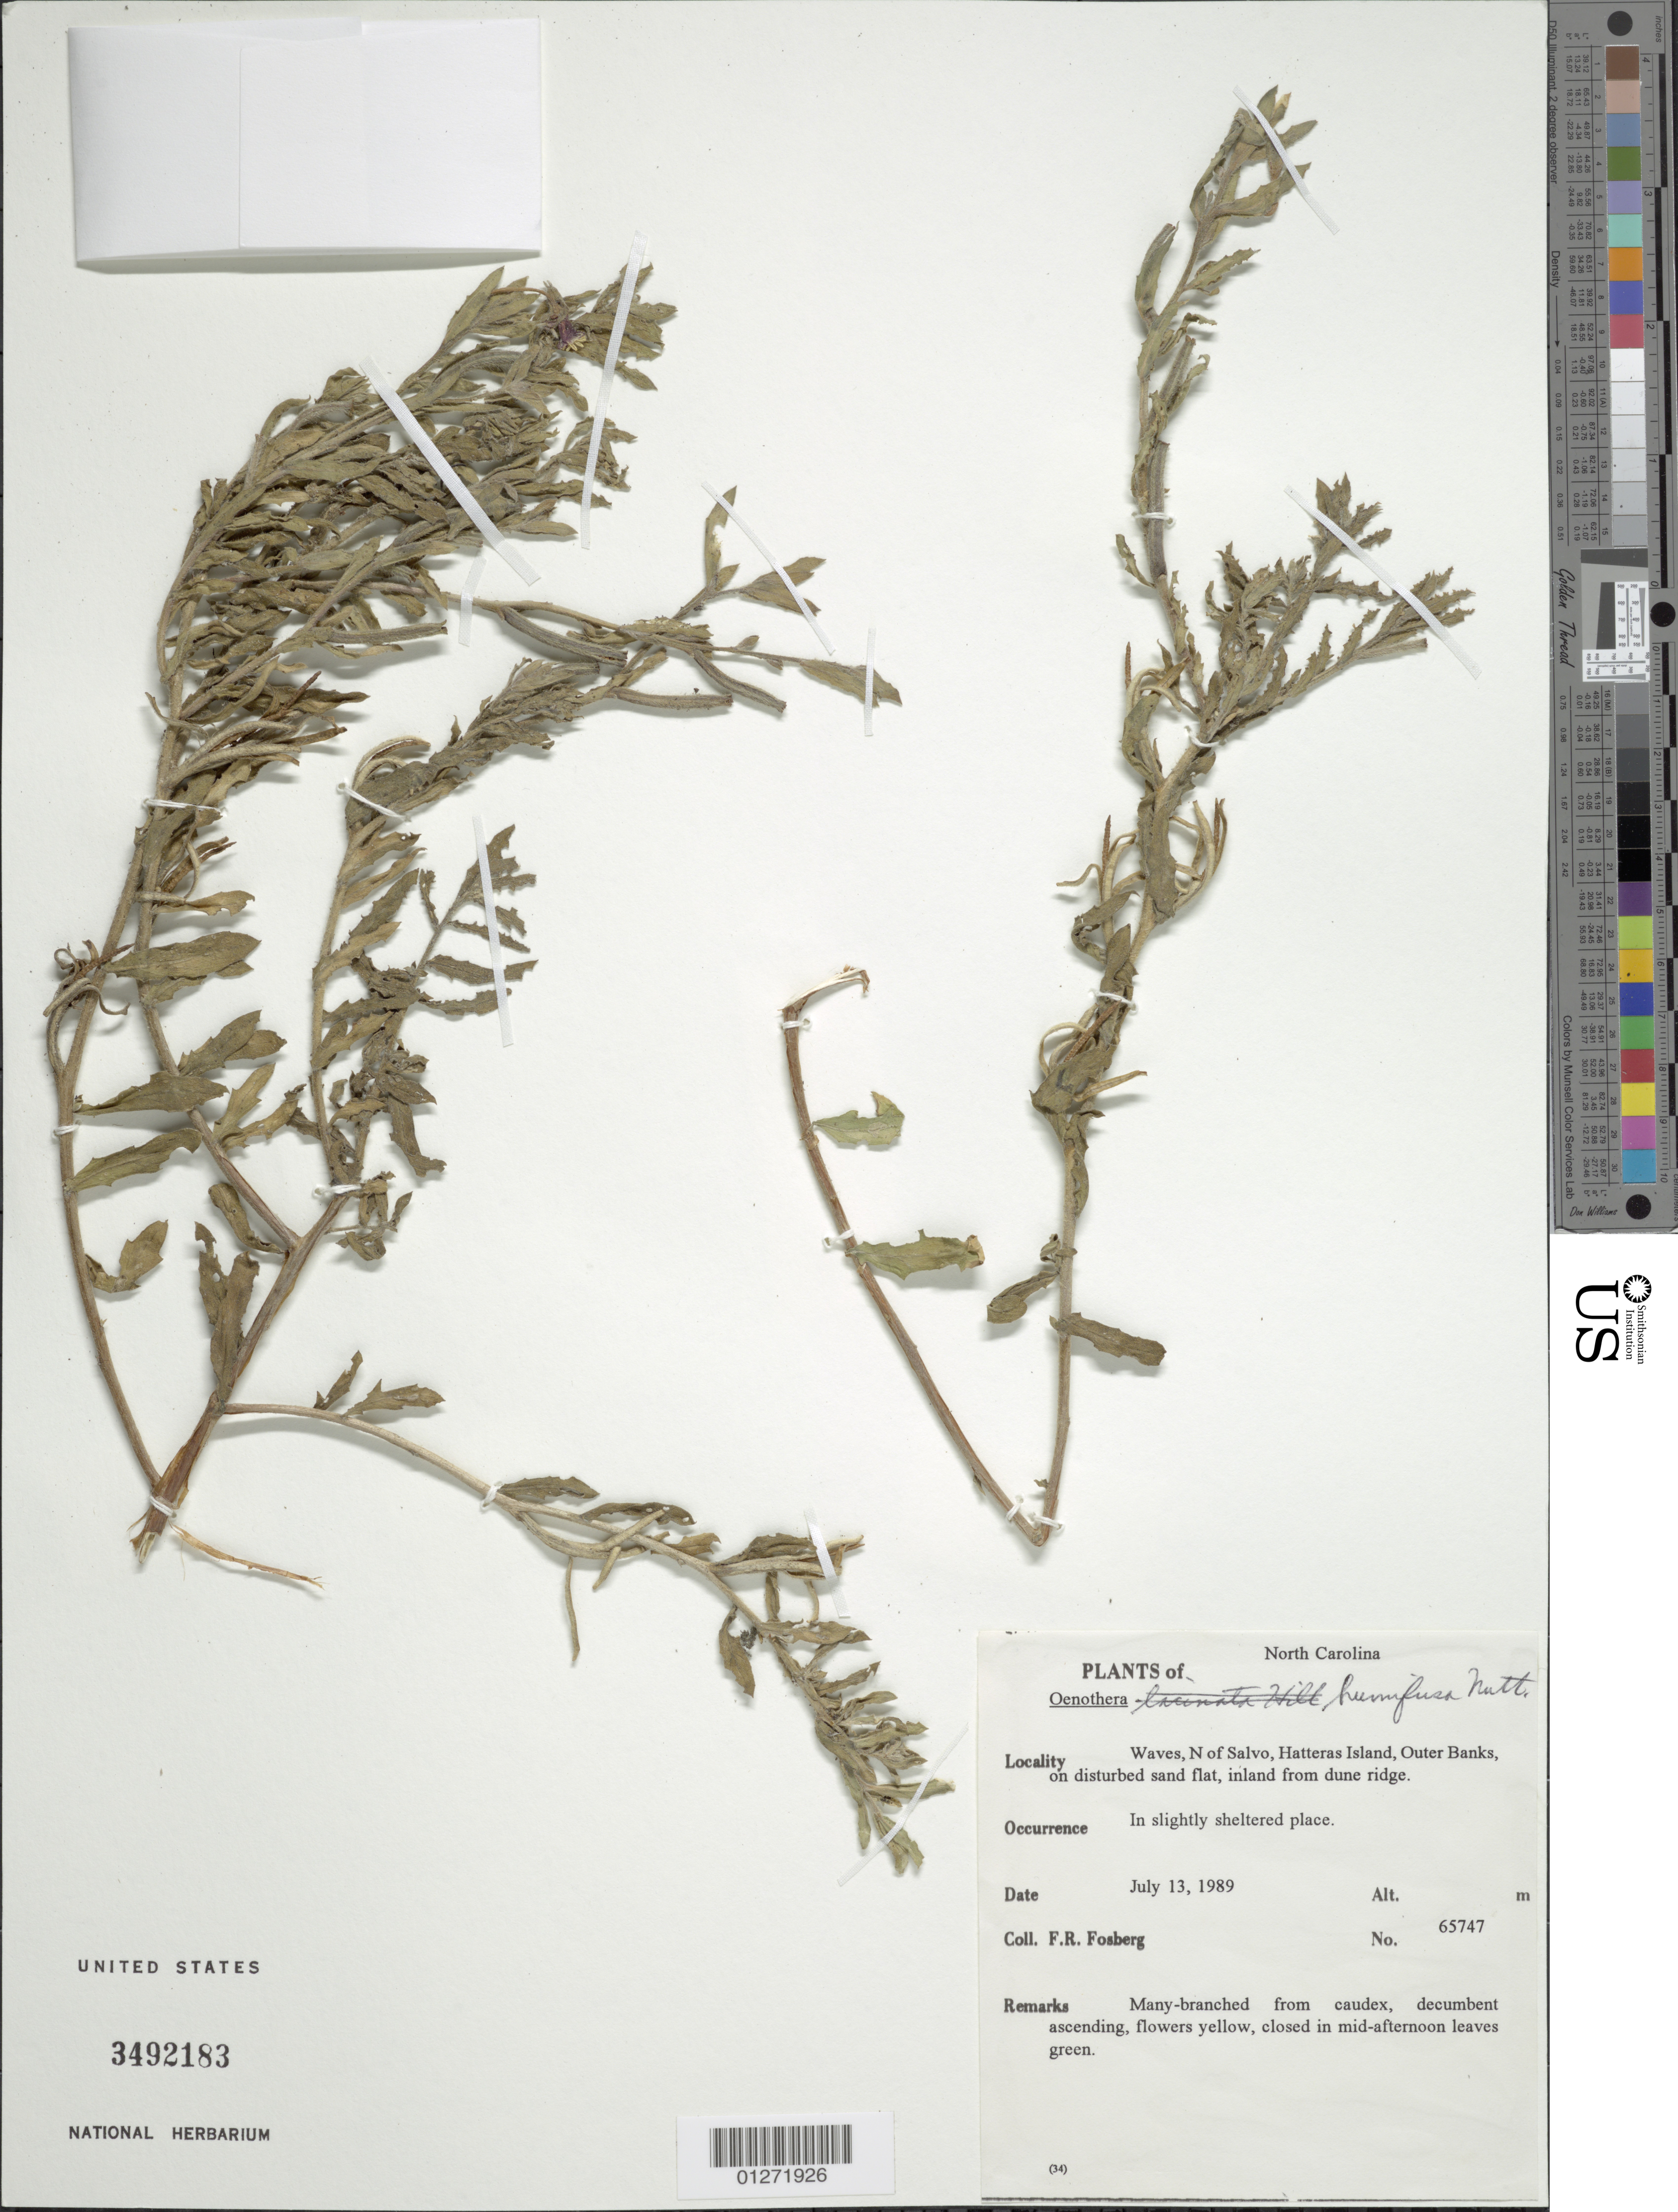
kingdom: Plantae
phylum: Tracheophyta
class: Magnoliopsida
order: Myrtales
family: Onagraceae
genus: Oenothera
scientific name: Oenothera humifusa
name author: Nutt.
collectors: F. R. Fosberg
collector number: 65747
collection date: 1989-07-13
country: United States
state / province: North Carolina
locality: Waves, N of Salvo, Hatteras Island, Outer Banks, on disturbed sand flat, inland from dune ridge.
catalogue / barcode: US 3492138